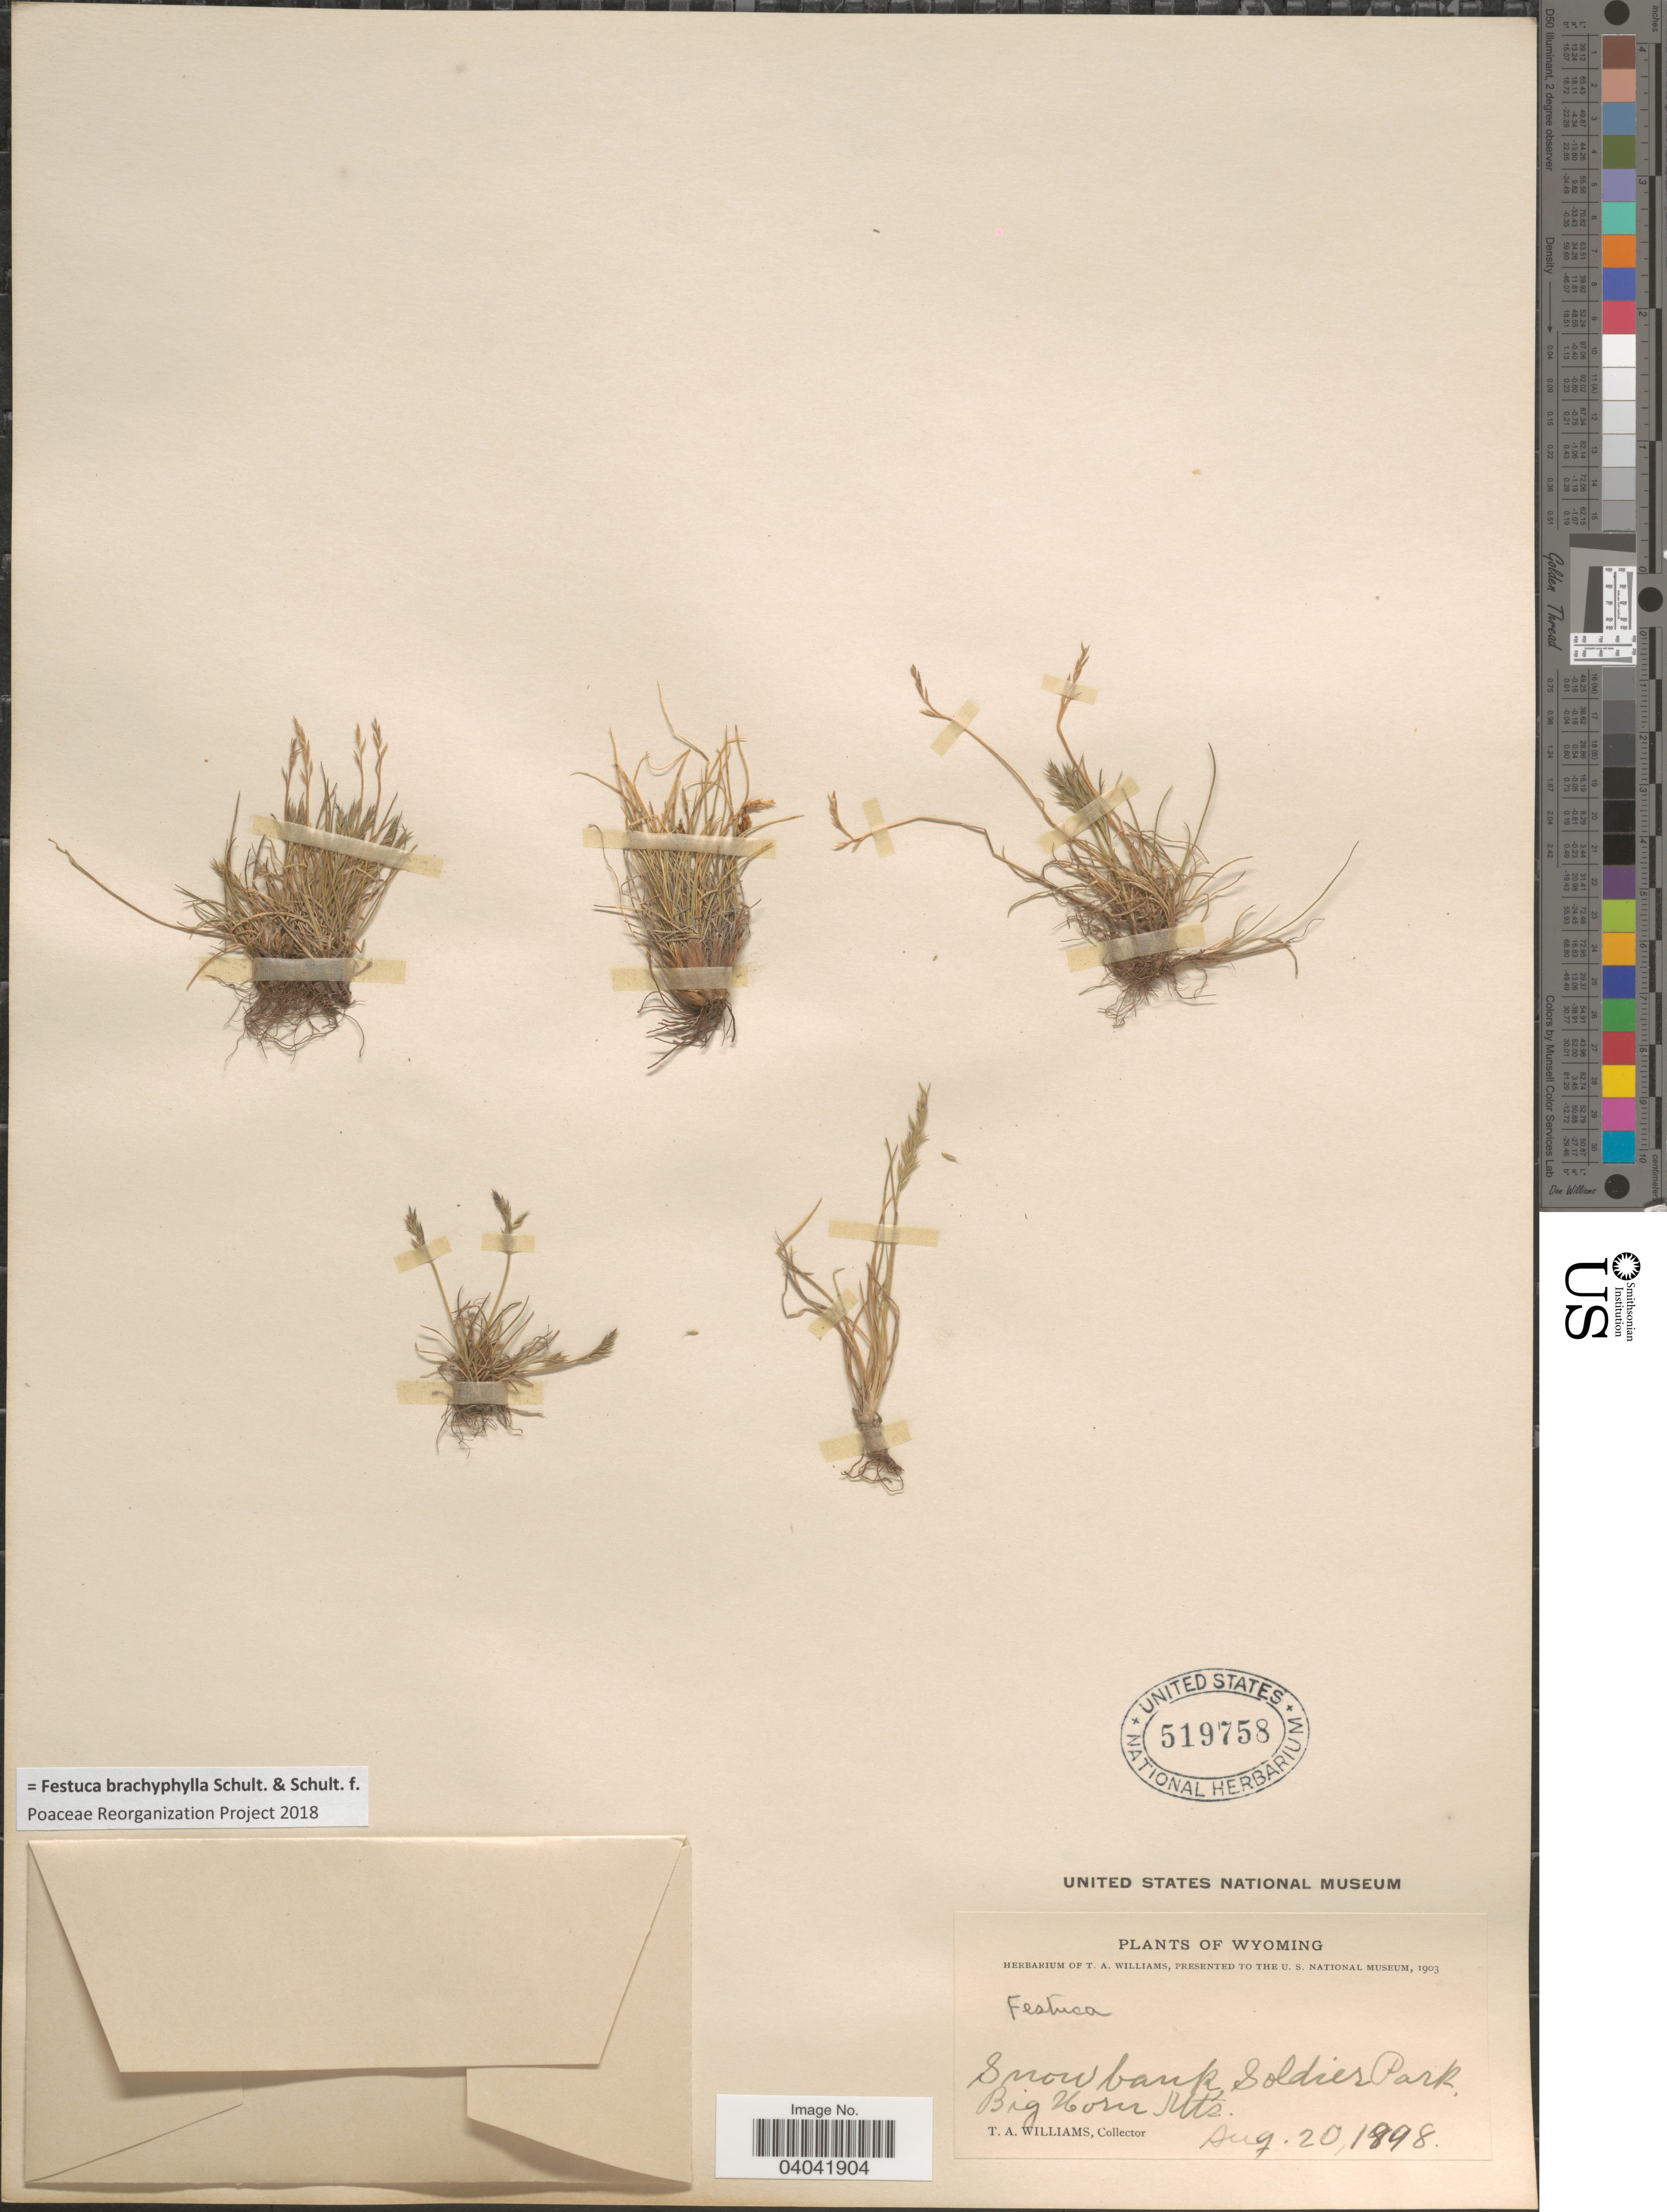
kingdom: Plantae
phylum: Tracheophyta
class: Liliopsida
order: Poales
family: Poaceae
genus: Festuca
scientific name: Festuca brachyphylla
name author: Schult. & Schult. f.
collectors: T. Williams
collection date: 1898-08-20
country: United States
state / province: Wyoming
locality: Snow bank, Soldier Park, Big Horn Mts.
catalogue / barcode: US 519758